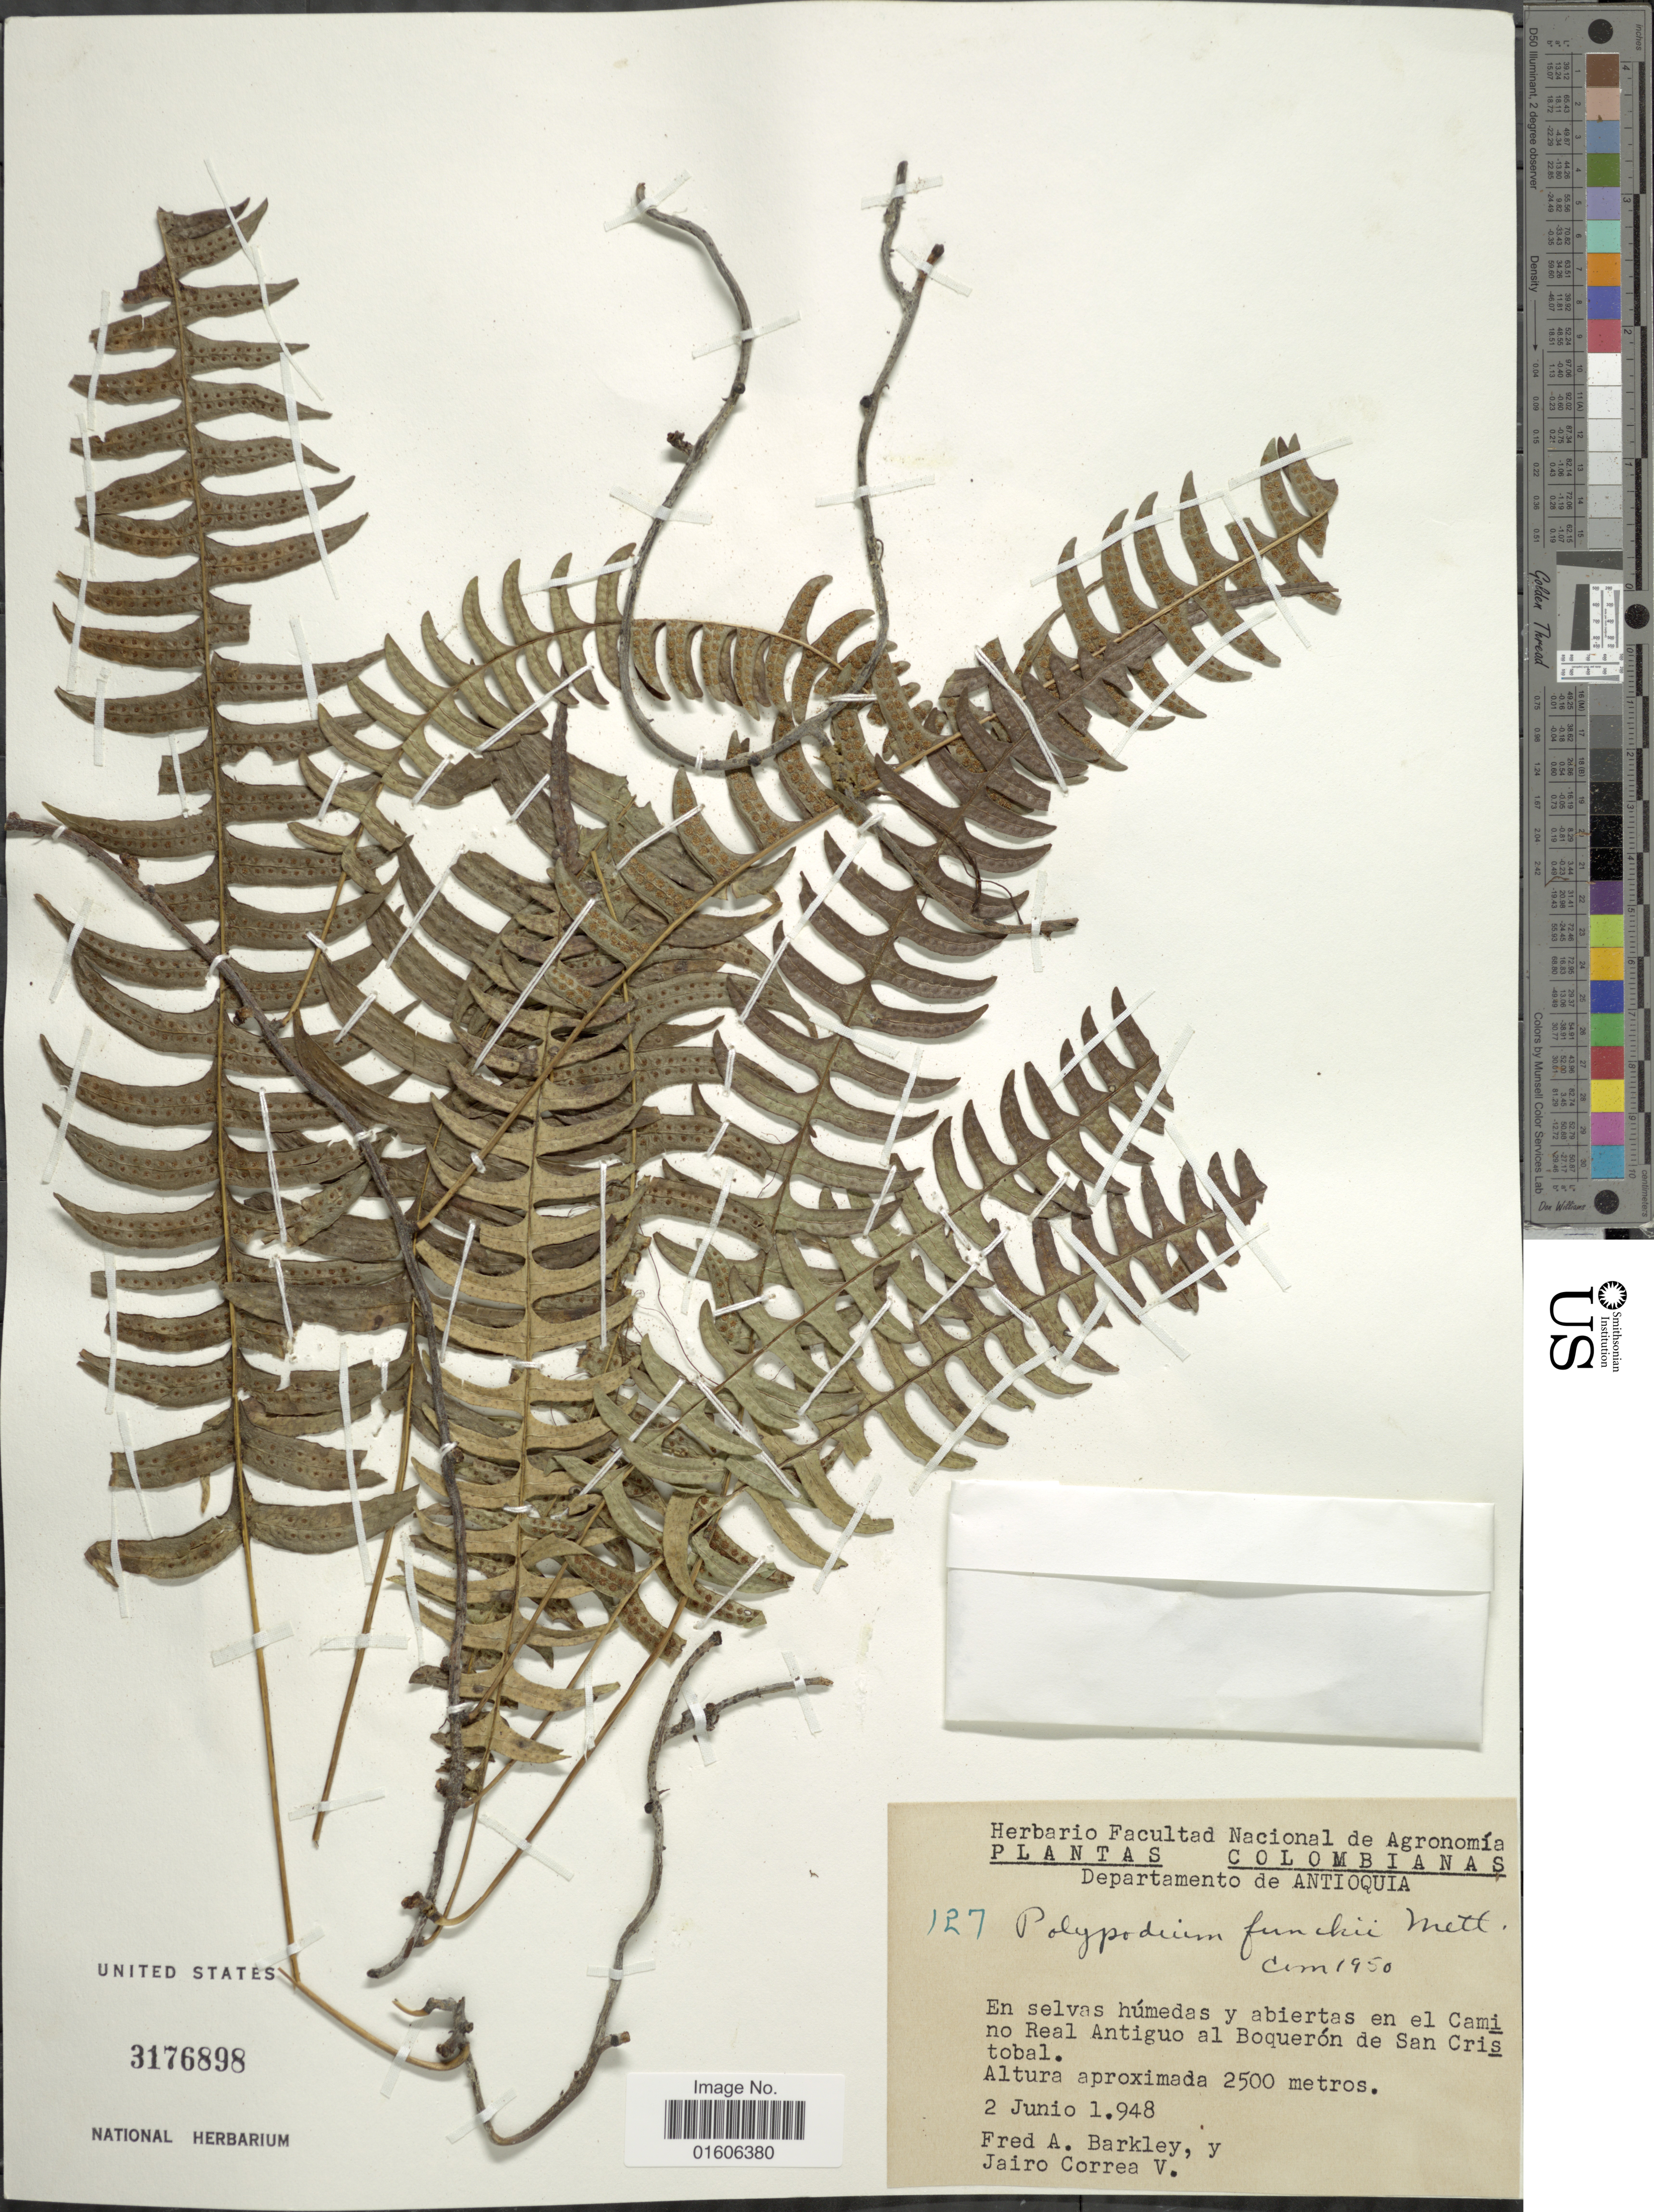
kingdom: Plantae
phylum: Tracheophyta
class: Polypodiopsida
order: Polypodiales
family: Polypodiaceae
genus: Serpocaulon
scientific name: Serpocaulon funckii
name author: (Mett.) A.R. Sm.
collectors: F. A. Barkley & J. Correa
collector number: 127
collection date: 1948-06-02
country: Colombia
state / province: Antioquia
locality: En selvas húmedas y abiertas en el Camino Real Antiguo al Boquerón de San Cristobal.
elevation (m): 2500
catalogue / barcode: US 3176898